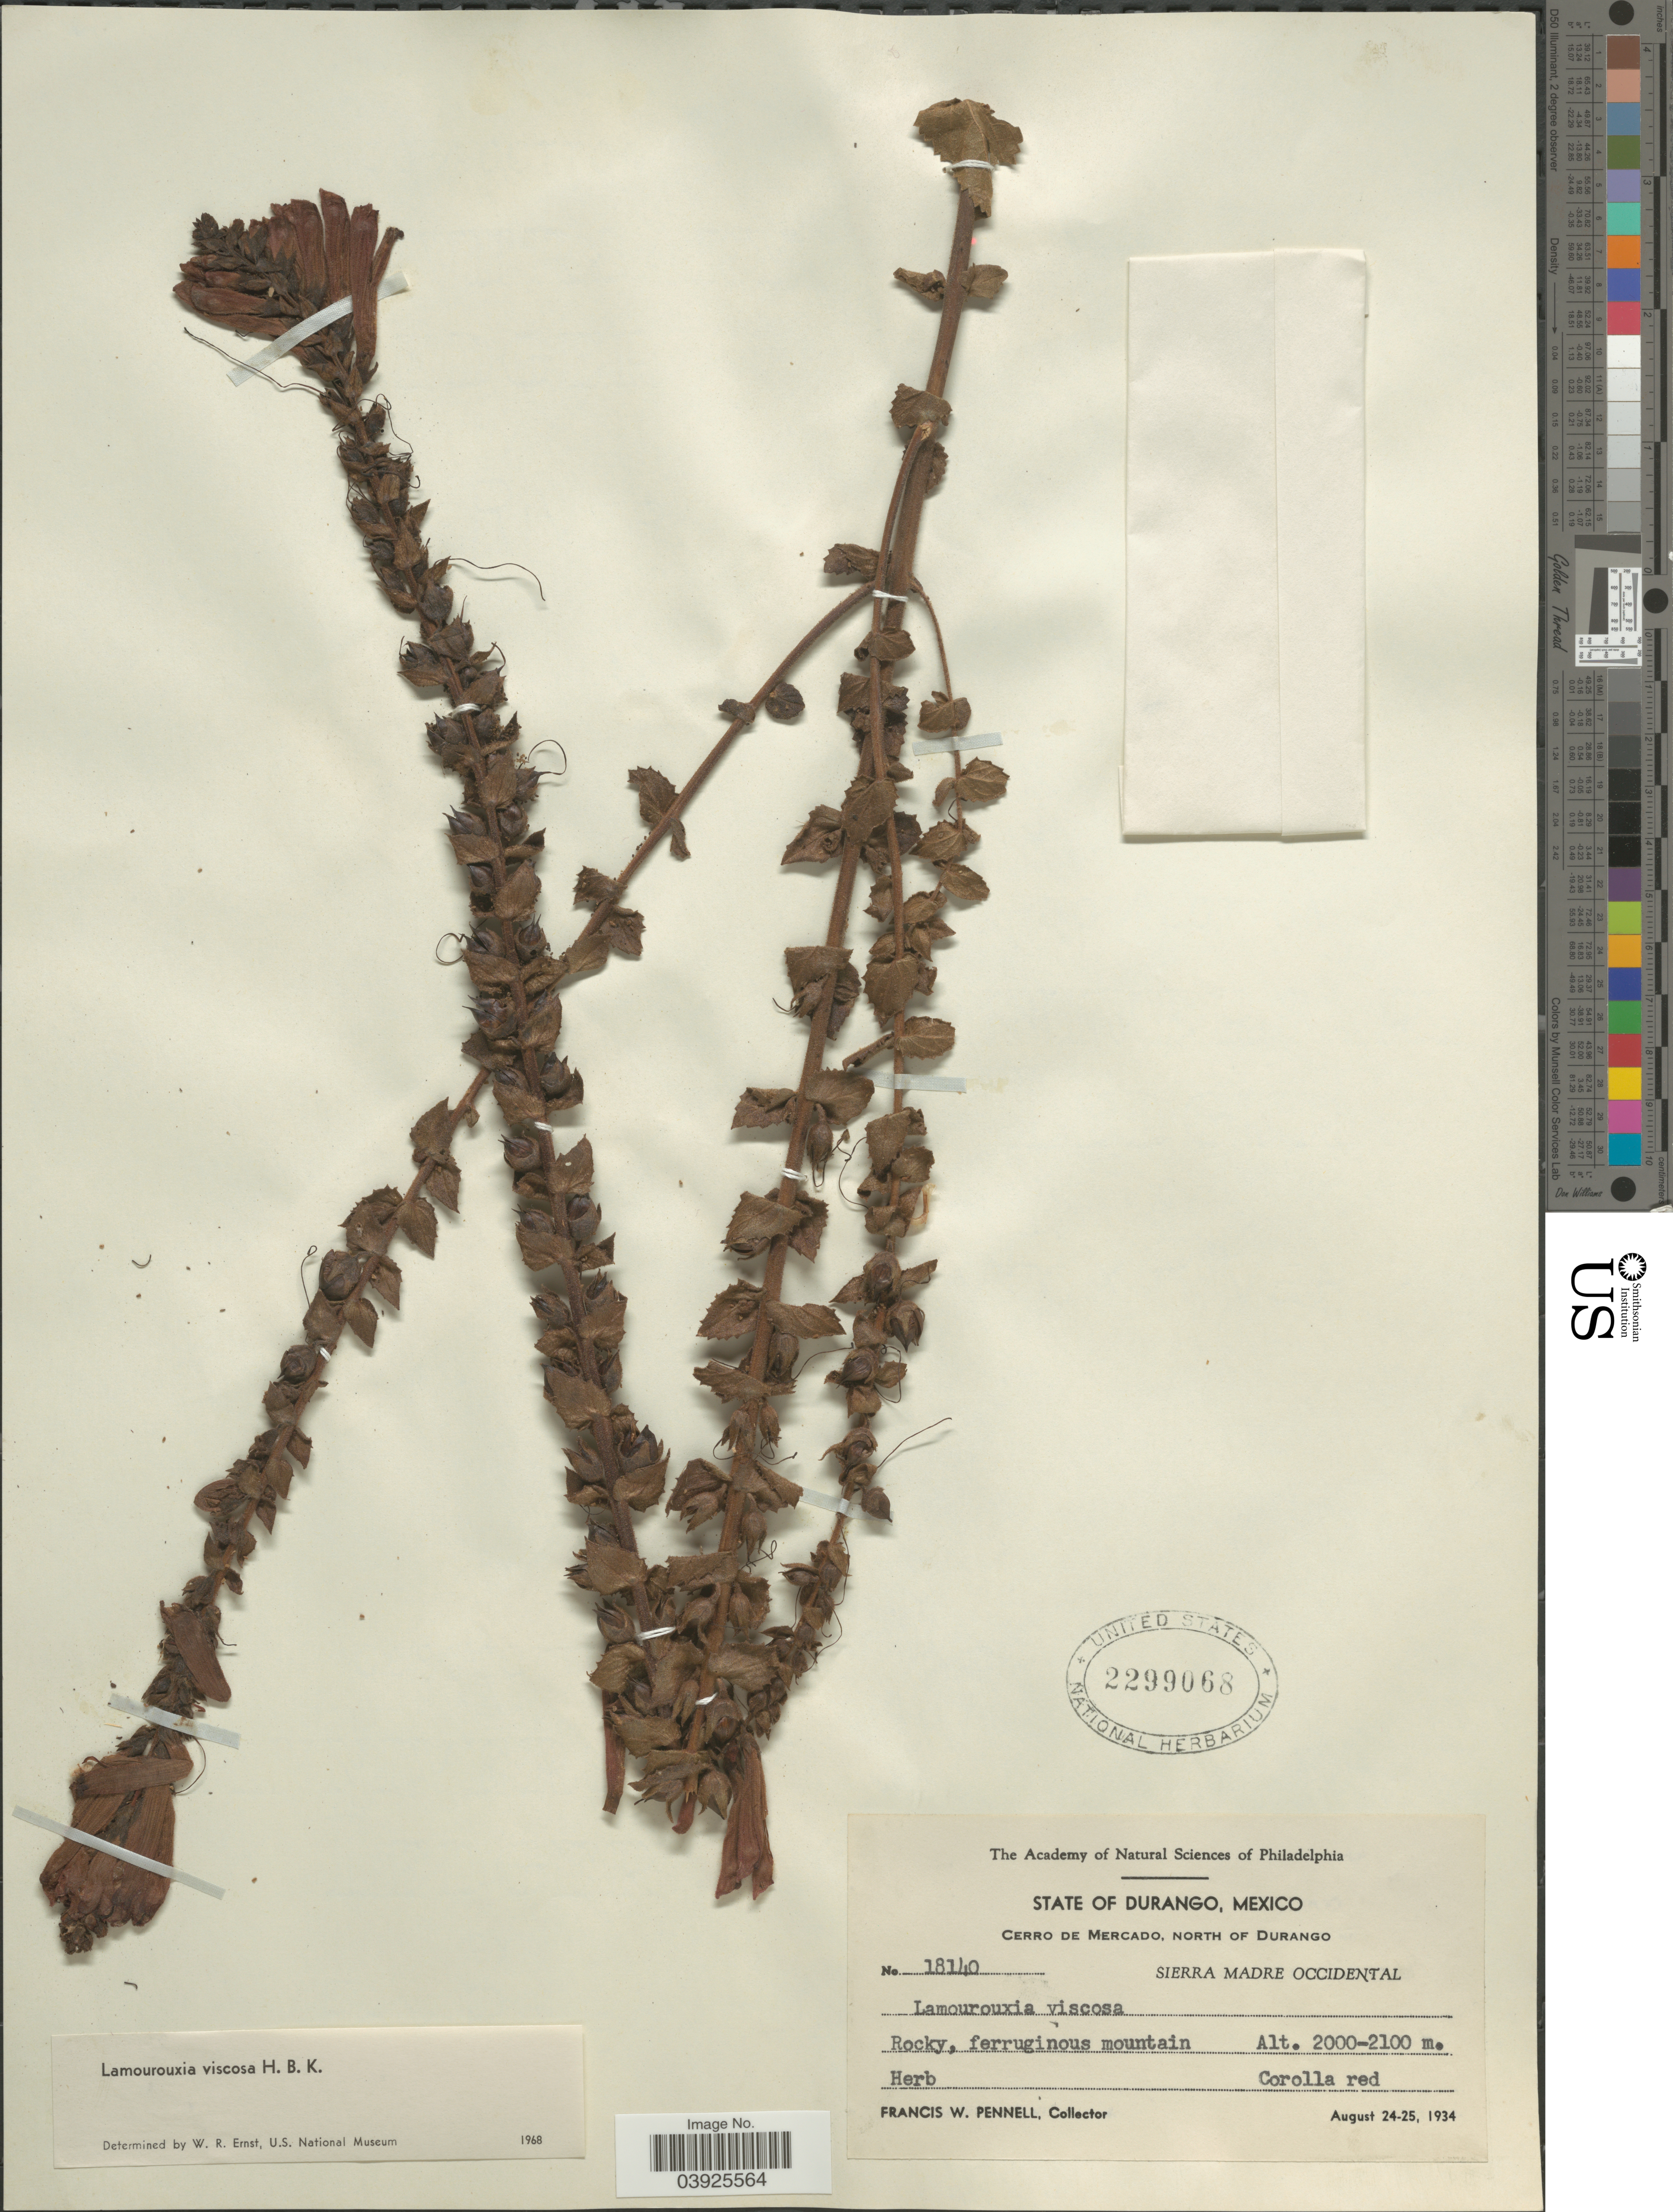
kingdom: Plantae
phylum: Tracheophyta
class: Magnoliopsida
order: Lamiales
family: Orobanchaceae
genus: Lamourouxia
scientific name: Lamourouxia viscosa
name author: Kunth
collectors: F. W. Pennell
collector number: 18140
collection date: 1934-08-24/1934-08-25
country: Mexico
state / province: Durango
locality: Cerro de Mercado, North of Durango. Sierra Madre Occidental.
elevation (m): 2000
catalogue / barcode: US 2299068